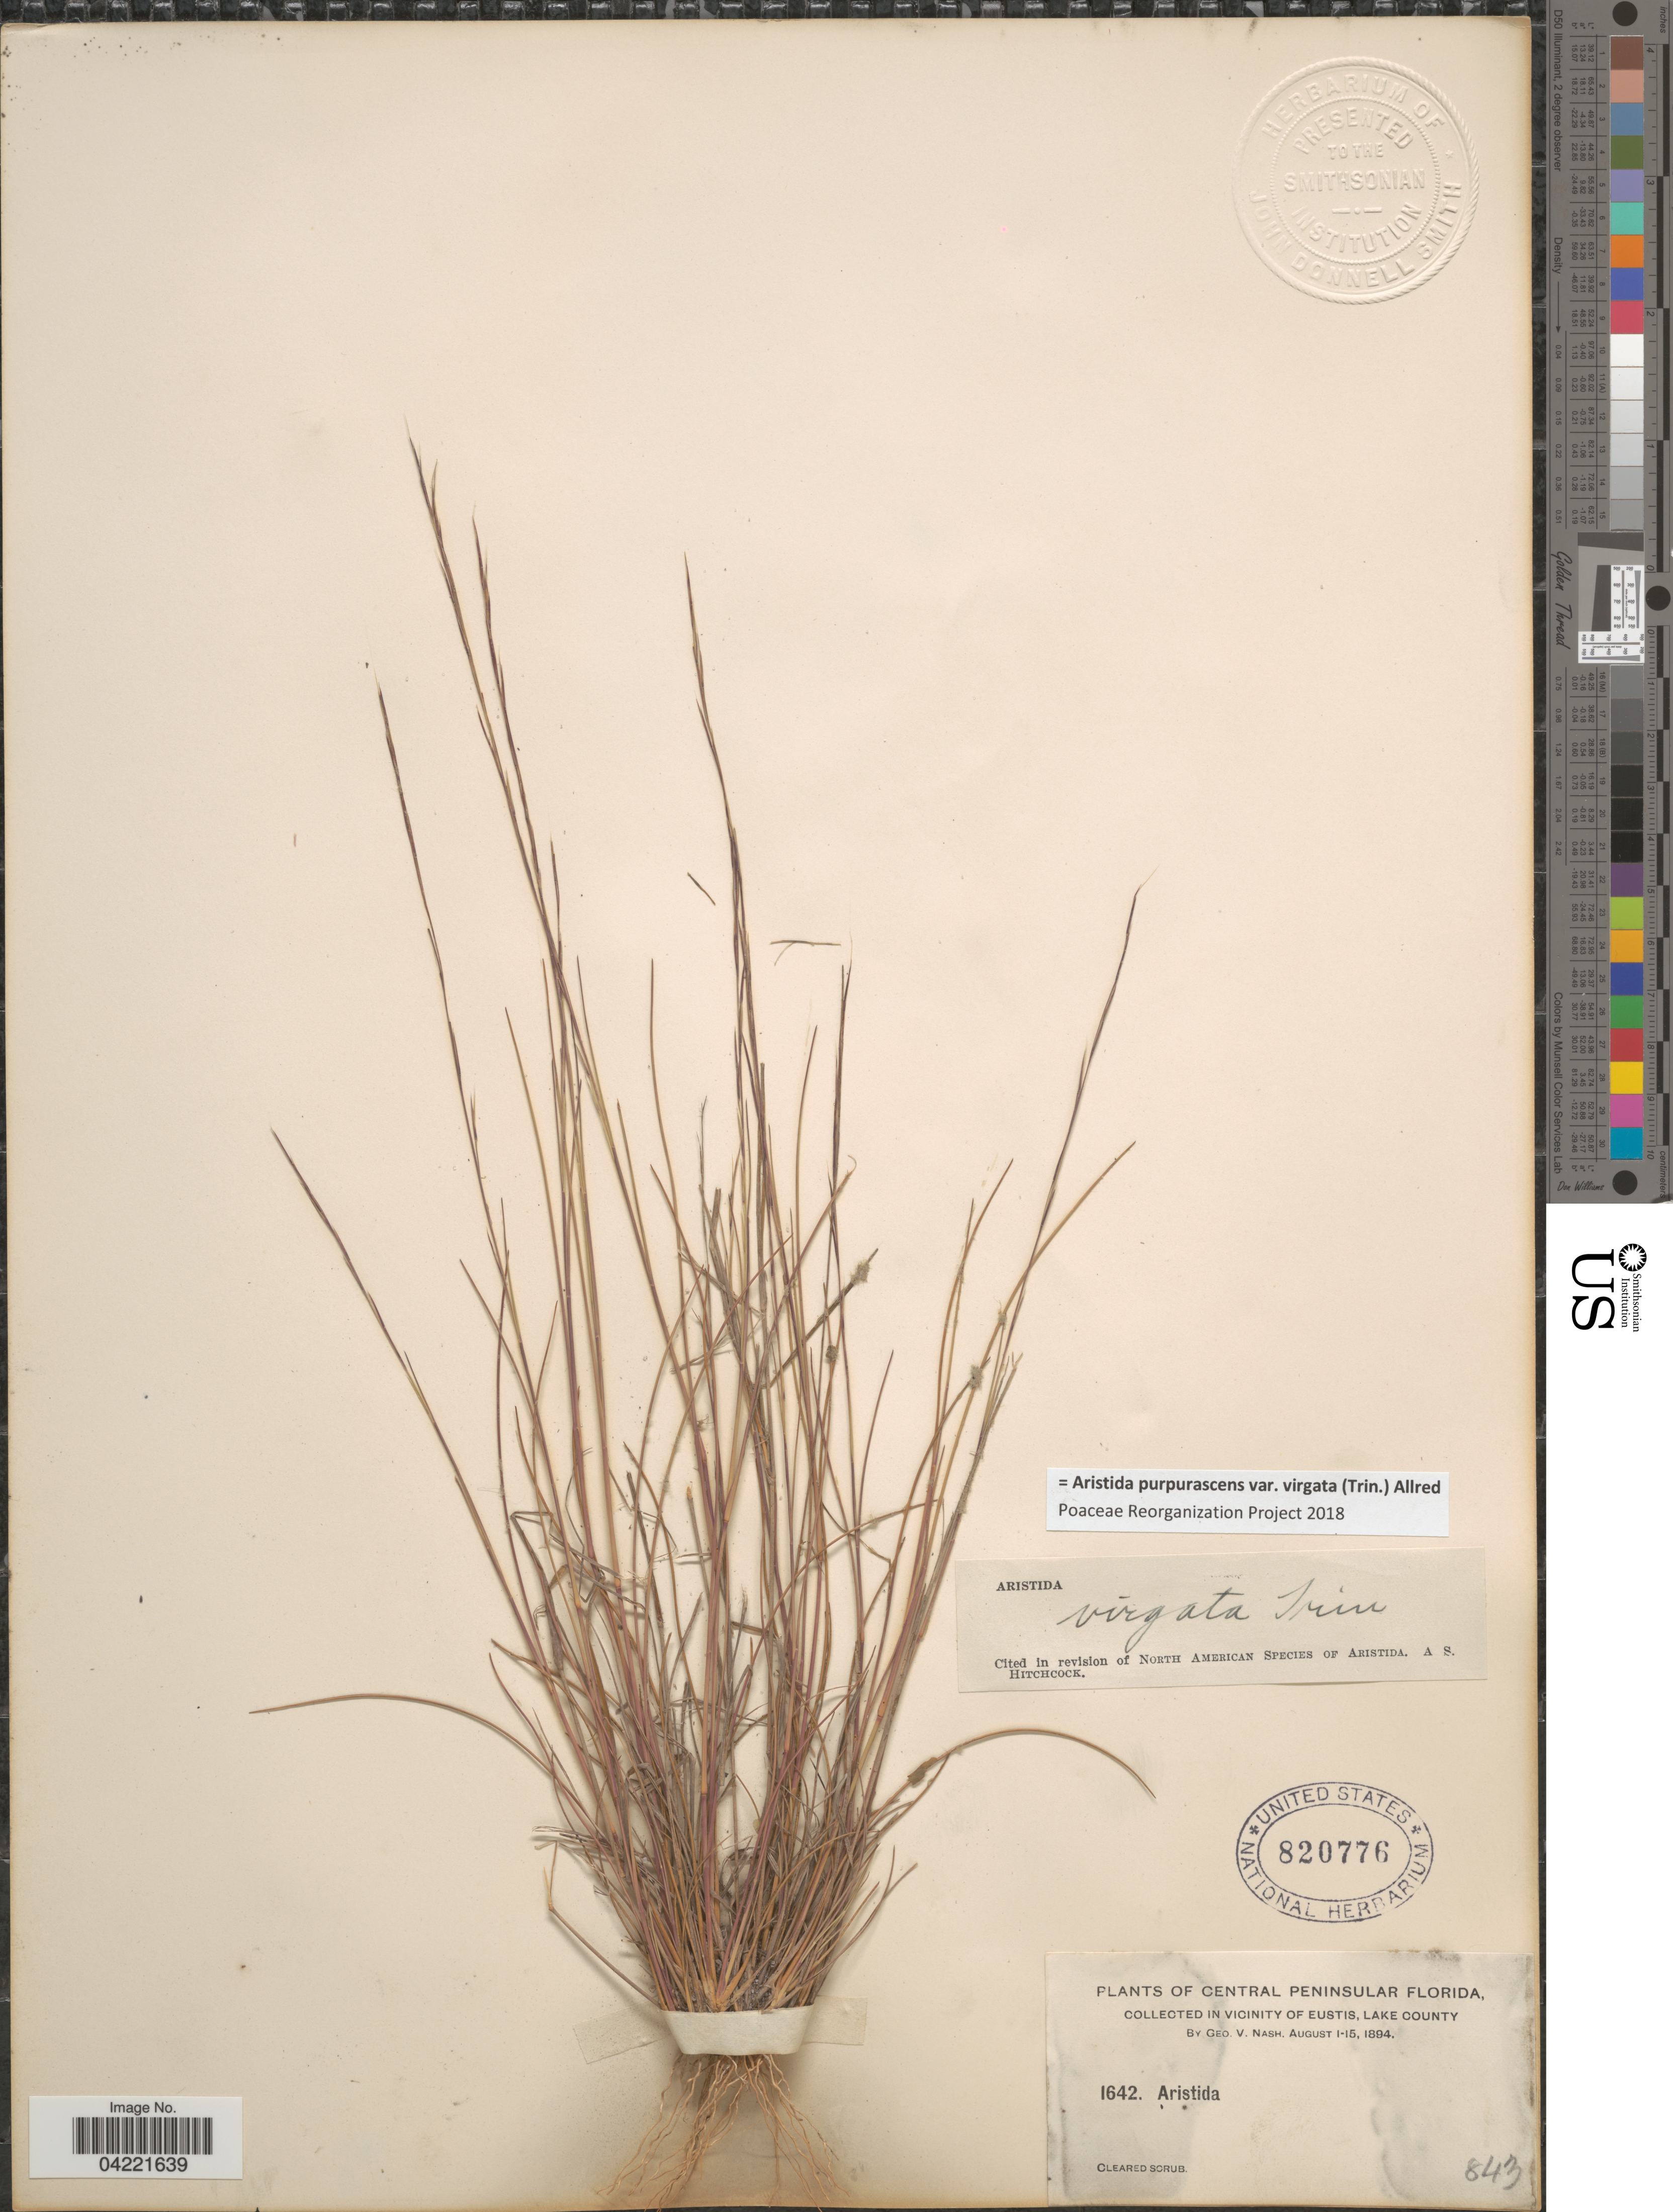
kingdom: Plantae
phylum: Tracheophyta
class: Liliopsida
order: Poales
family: Poaceae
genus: Aristida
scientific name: Aristida purpurascens var. virgata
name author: (Trin.) Allred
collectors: G. V. Nash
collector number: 1642/843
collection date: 1894-08-01/1894-08-15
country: United States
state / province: Florida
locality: Central Peninsular Florida. In vicinity of Eustis, Lake County.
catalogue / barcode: US 820776